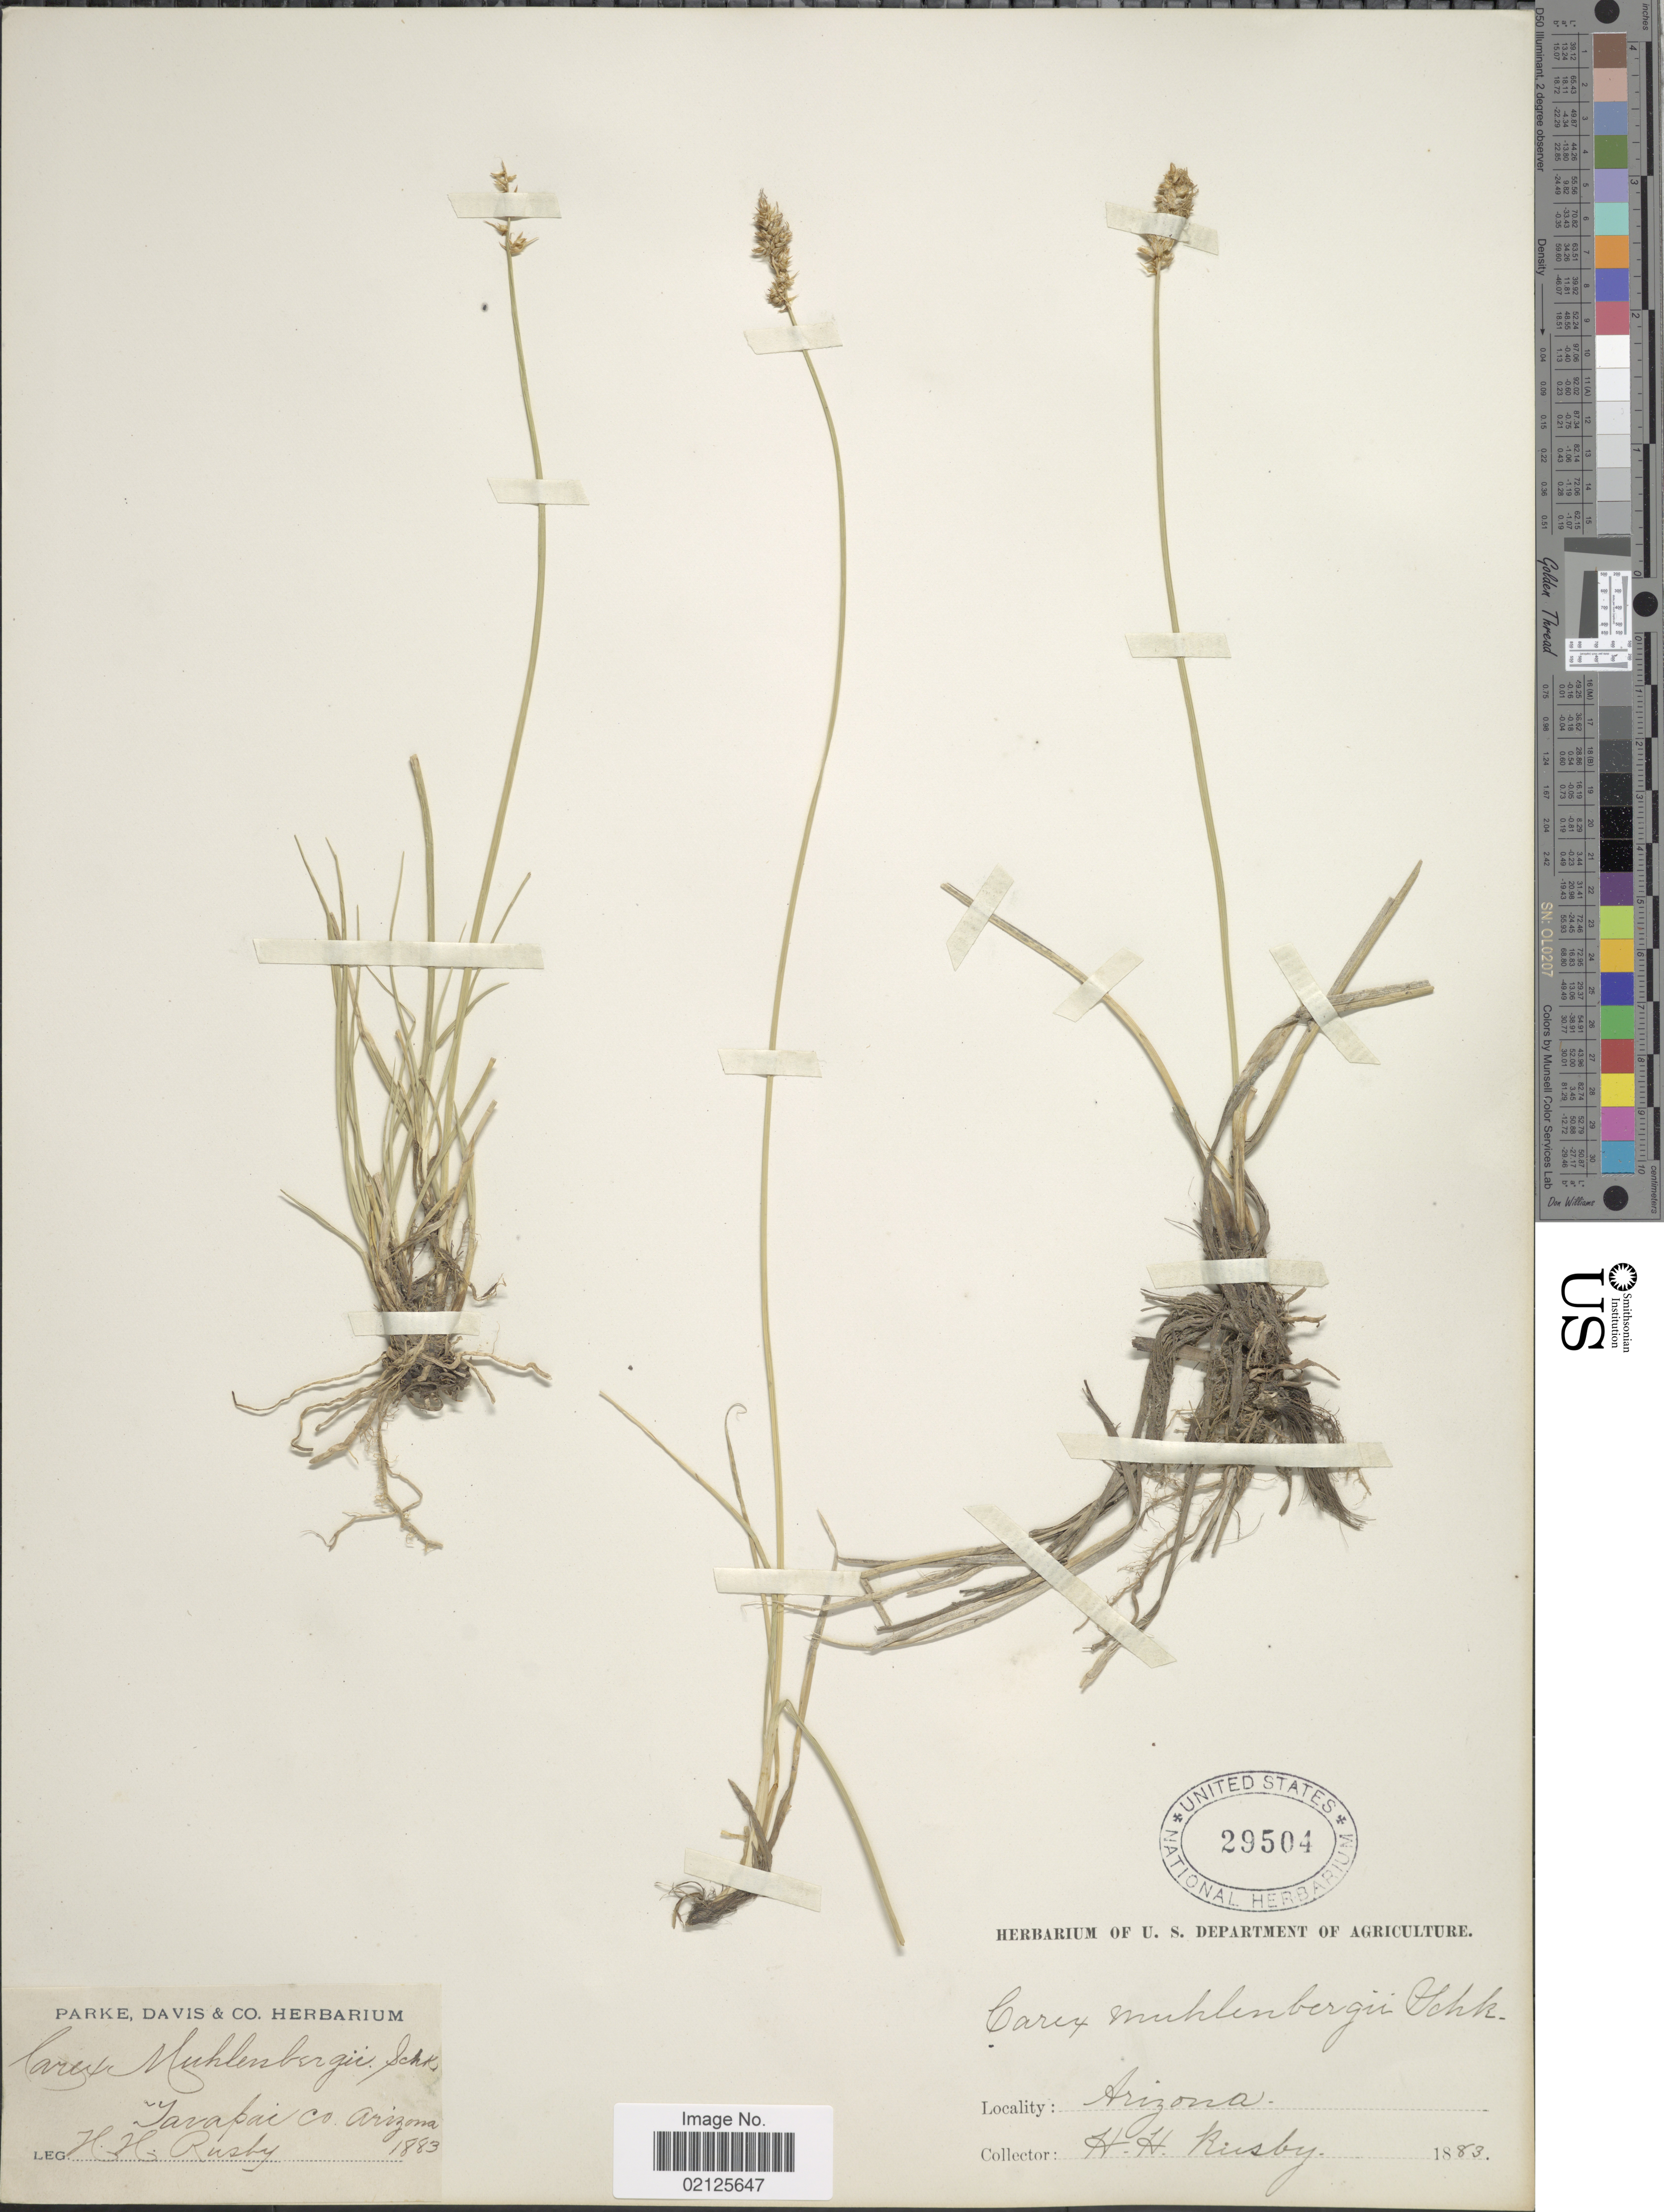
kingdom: Plantae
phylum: Tracheophyta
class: Liliopsida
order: Poales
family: Cyperaceae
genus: Carex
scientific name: Carex muehlenbergii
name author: Willd.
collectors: H. H. Rusby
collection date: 1883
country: United States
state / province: Arizona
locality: Yavapai Co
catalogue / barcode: US 29504